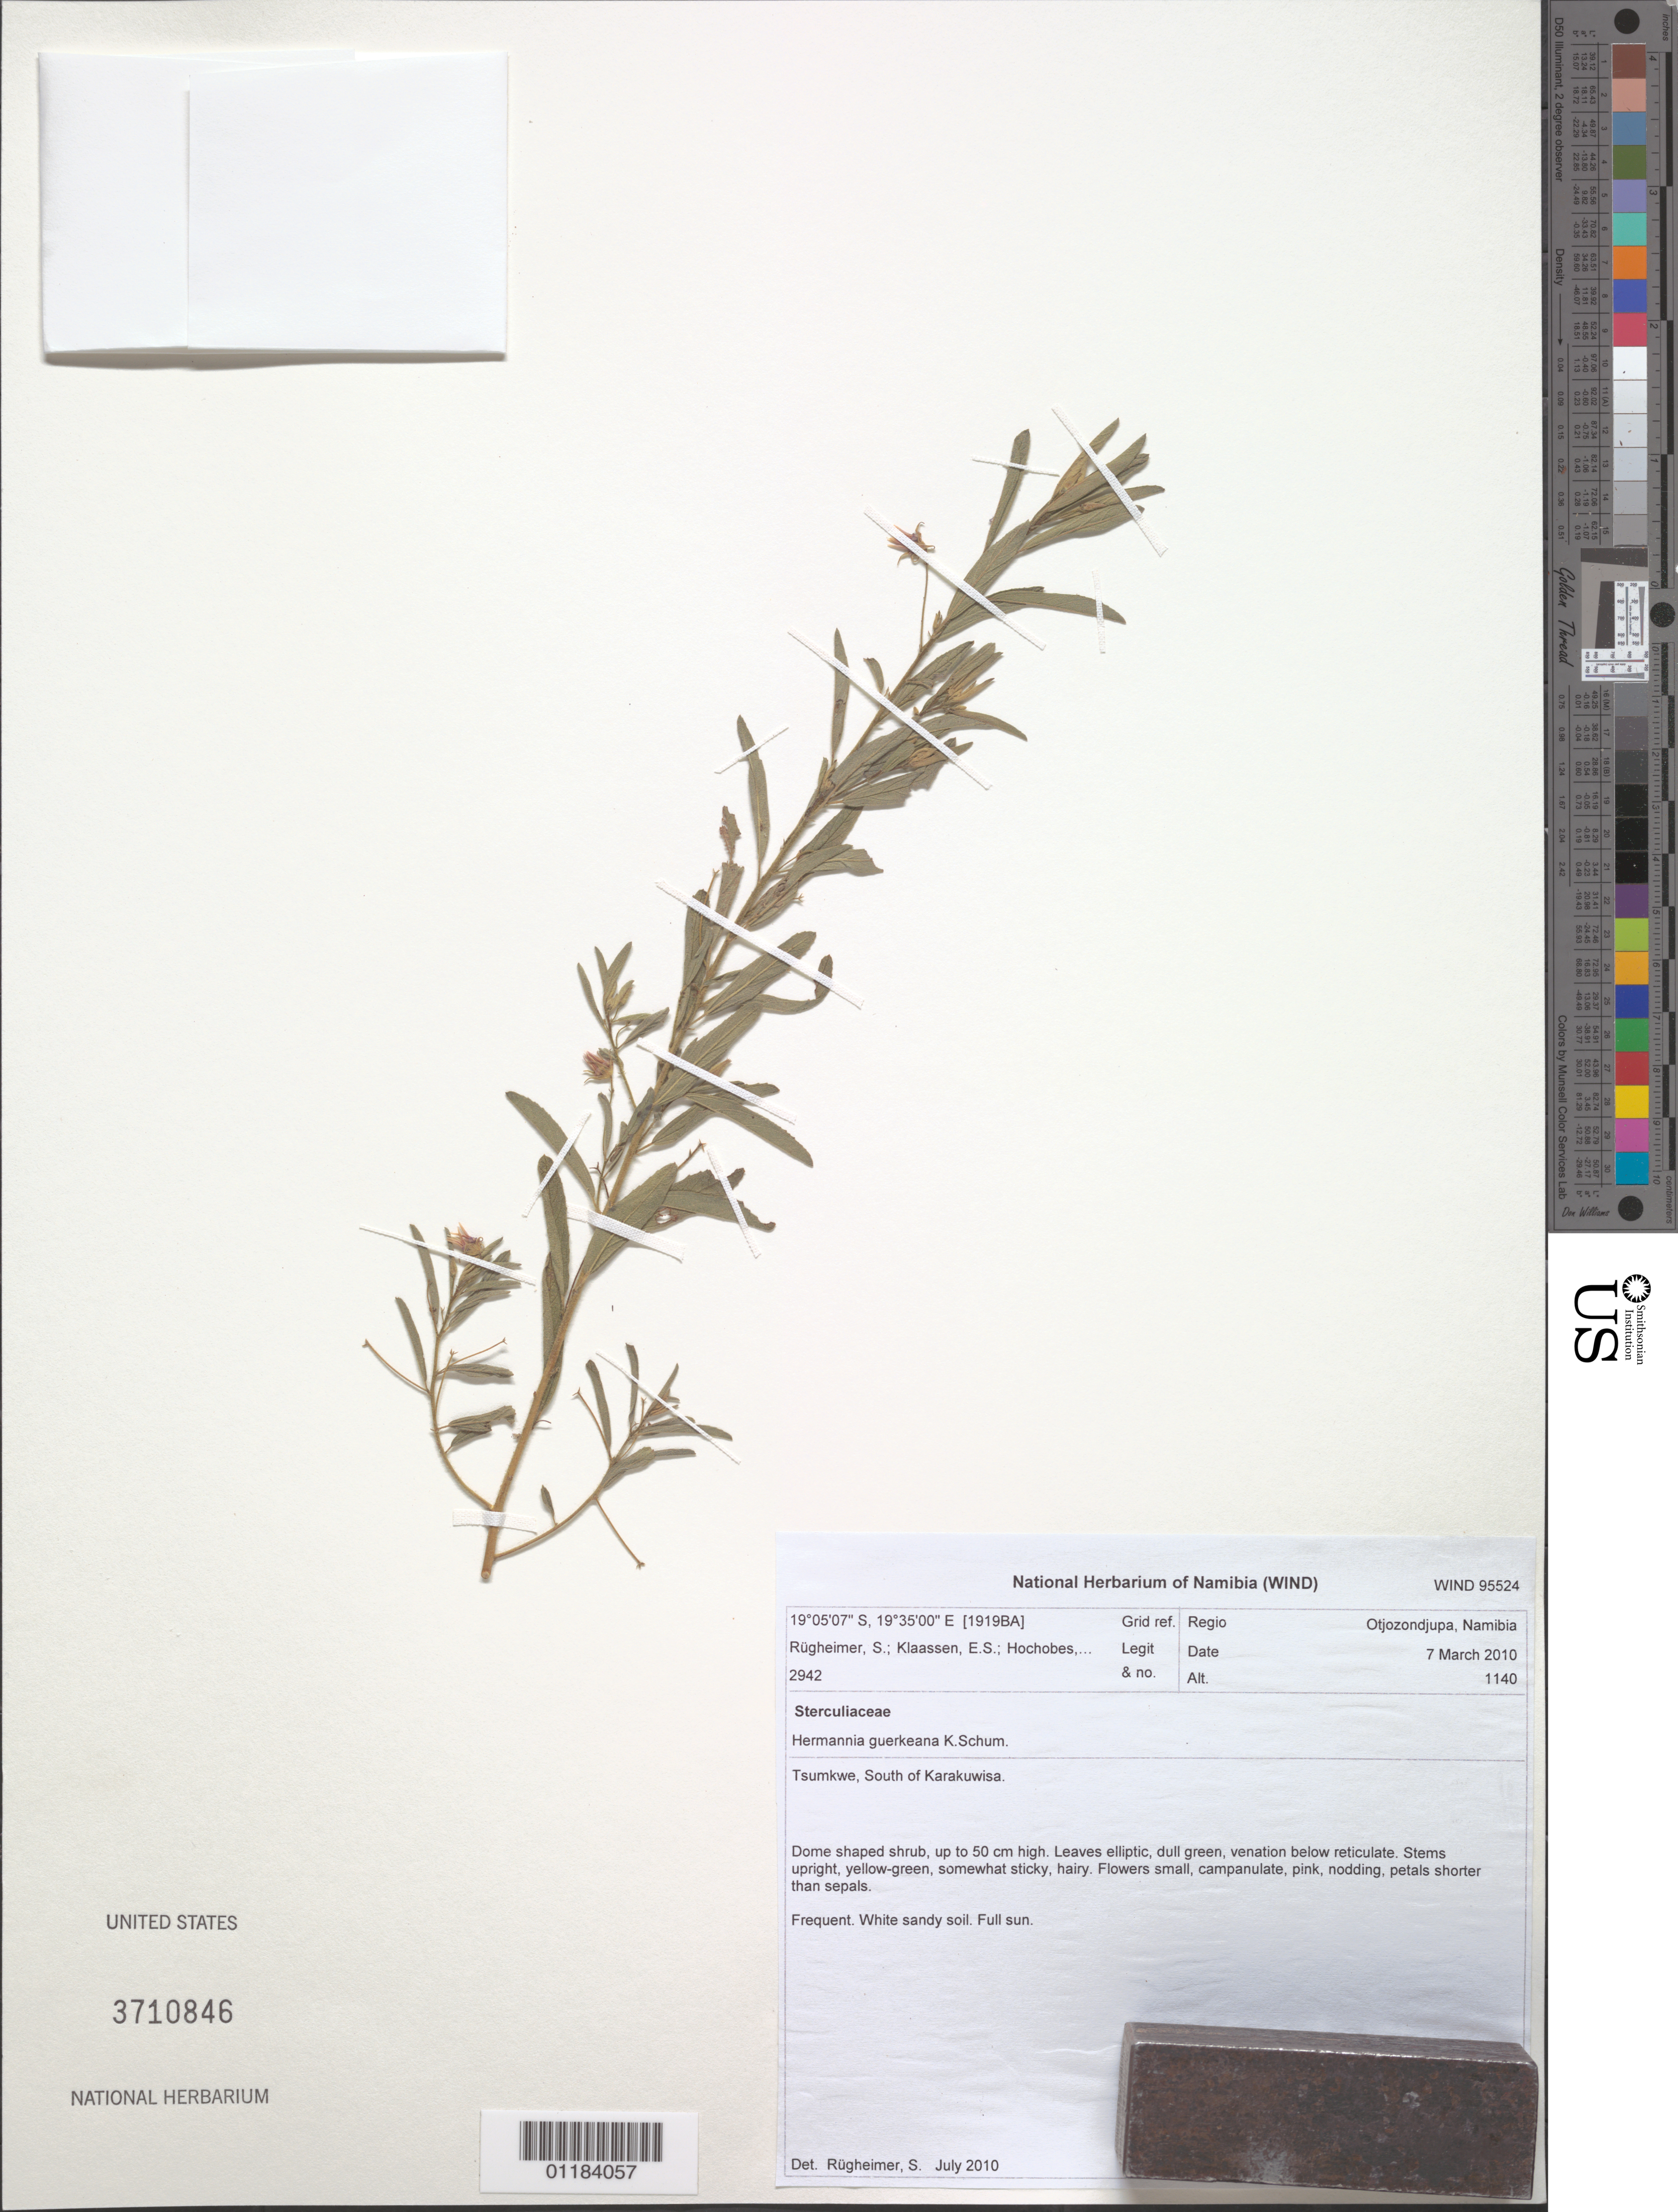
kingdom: Plantae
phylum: Tracheophyta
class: Magnoliopsida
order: Malvales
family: Malvaceae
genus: Hermannia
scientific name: Hermannia guerkeana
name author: K. Schum.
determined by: Rugheimer, S.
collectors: S. Rugheimer, E. S. Klaassen, M. Hochobes, H. Hasheela & D. Aiyambo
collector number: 2942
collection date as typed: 7 Mar 2010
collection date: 2010-03-07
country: Namibia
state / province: Otjozondjupa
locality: Tsumkwe, South of Karakuwisa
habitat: white sandy soil. full sun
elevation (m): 1140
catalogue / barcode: US 3710846